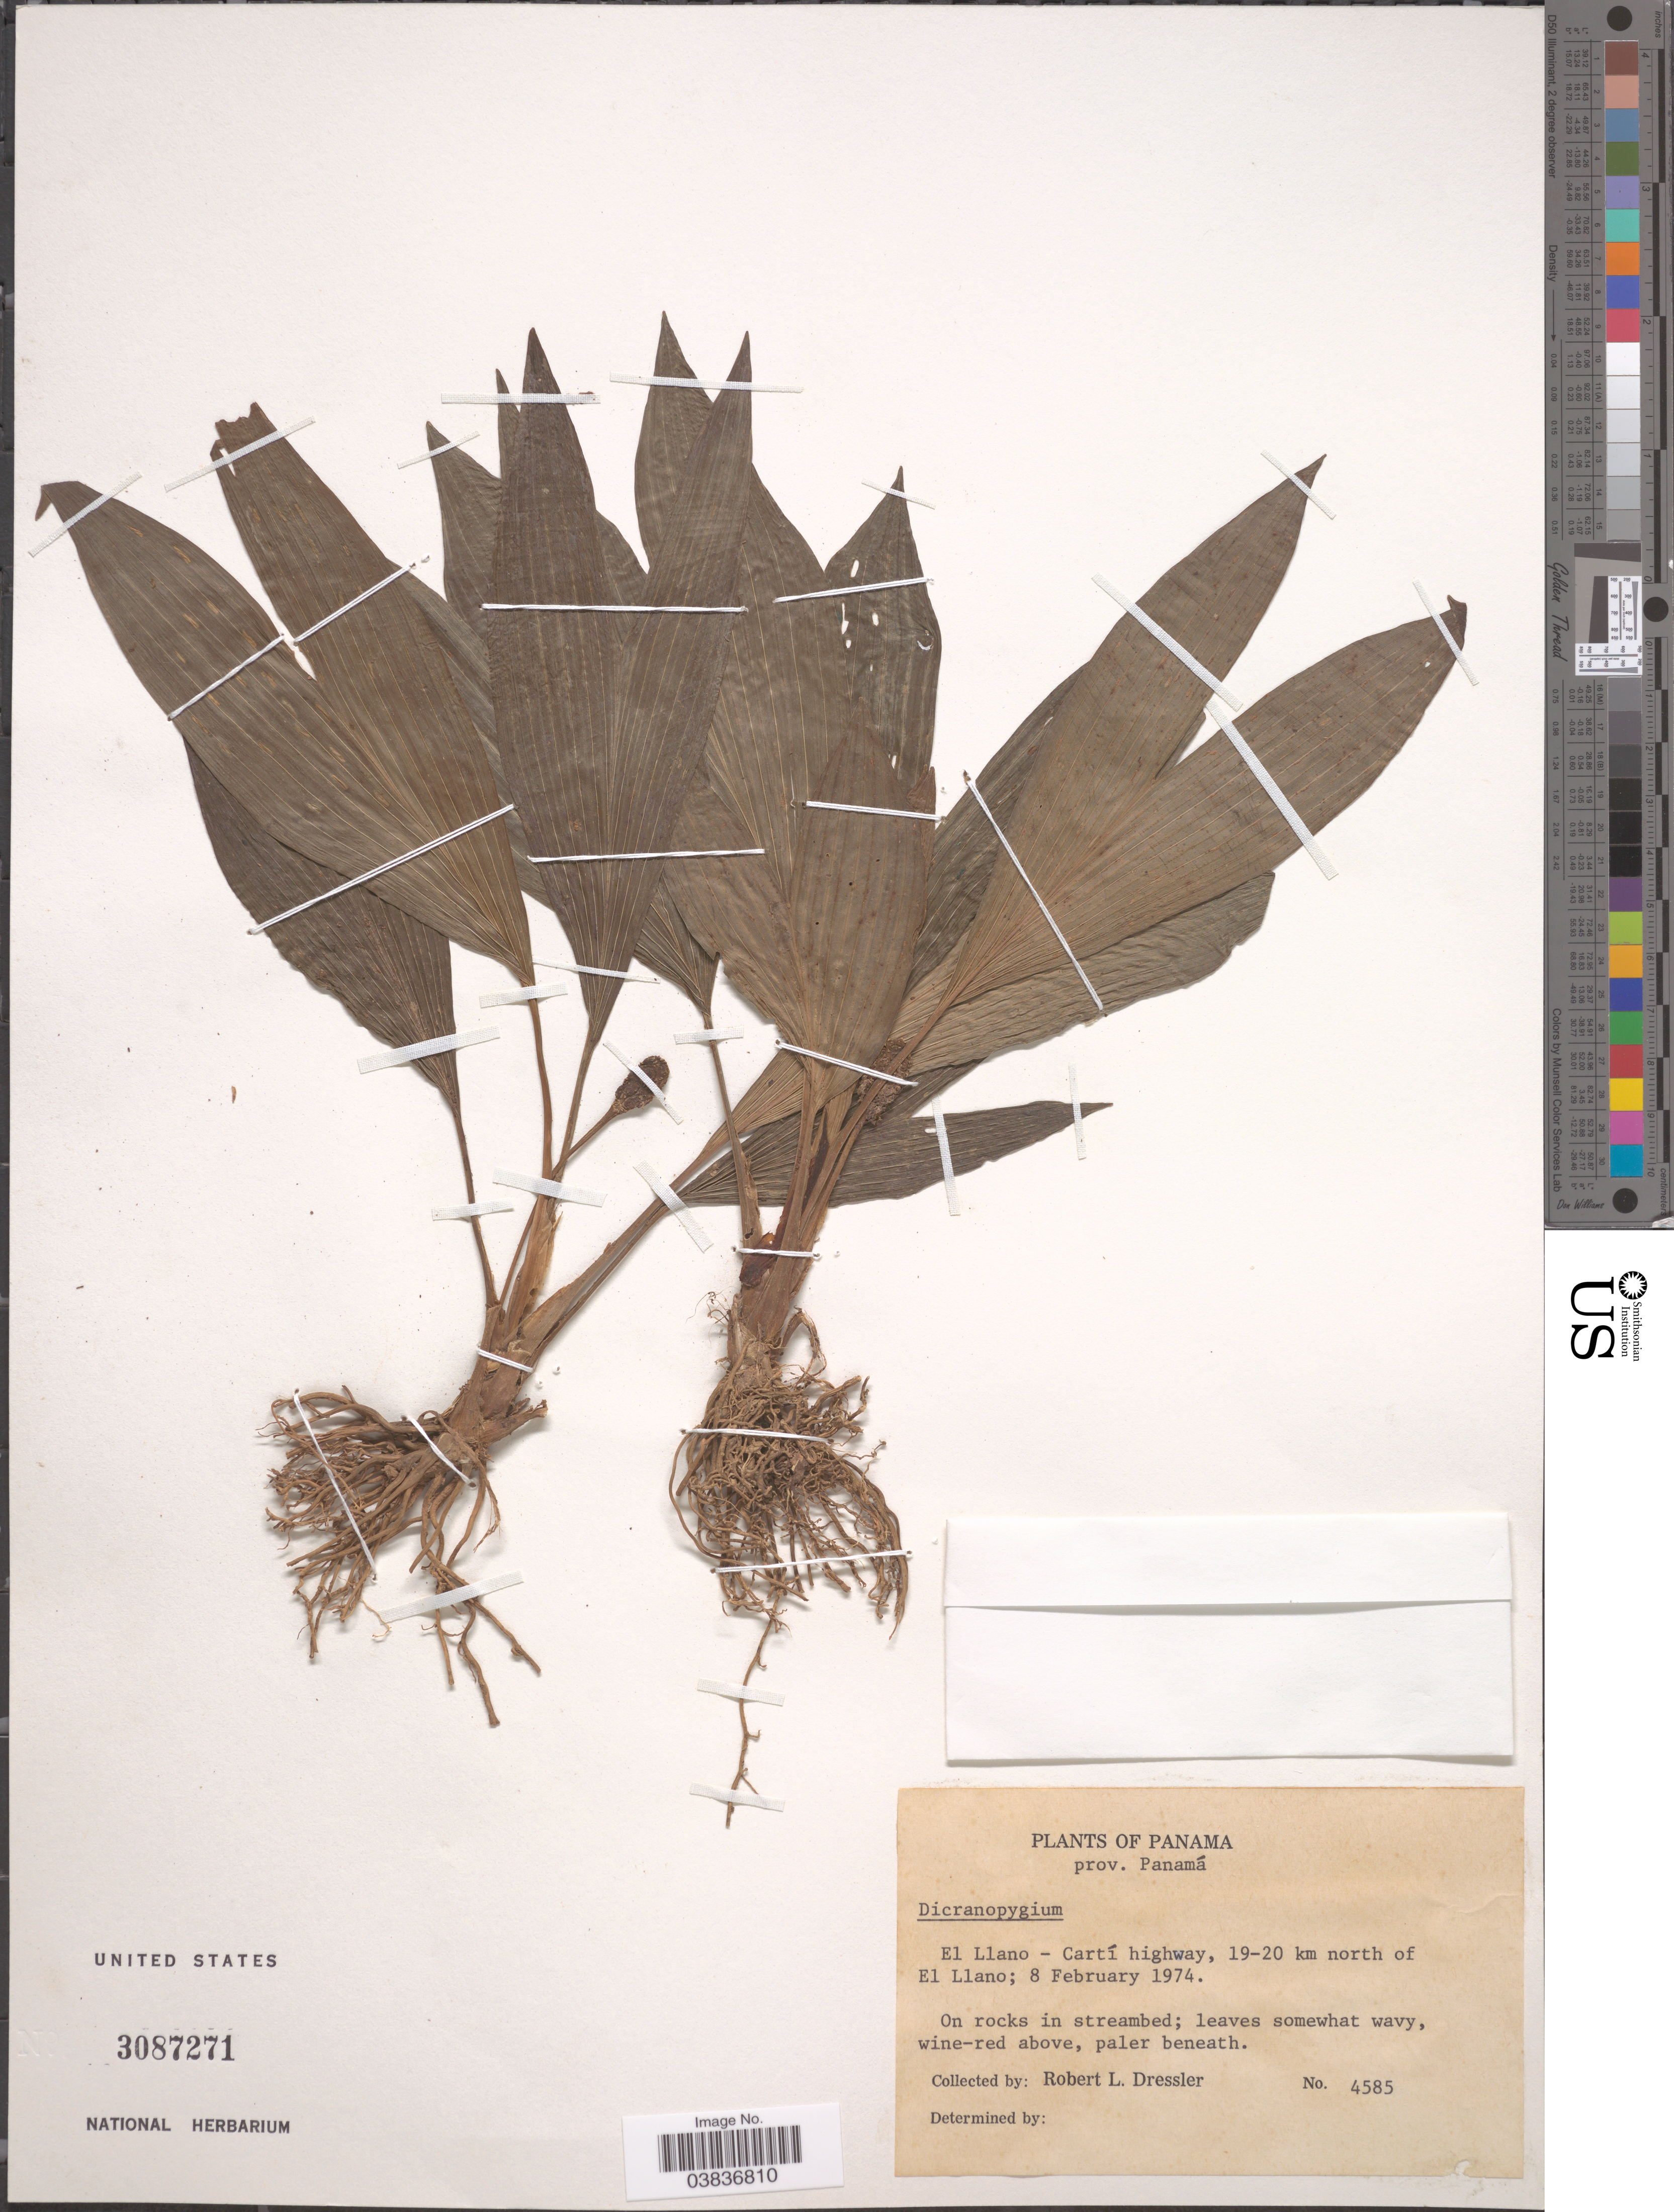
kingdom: Plantae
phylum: Tracheophyta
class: Liliopsida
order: Pandanales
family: Cyclanthaceae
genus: Dicranopygium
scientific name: Dicranopygium sp.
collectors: R. Dressler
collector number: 4585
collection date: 1974-02-08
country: Panama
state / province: Panamá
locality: El Llano - Cartí highway, 19-20 km north of El Llano.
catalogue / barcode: US 3087271